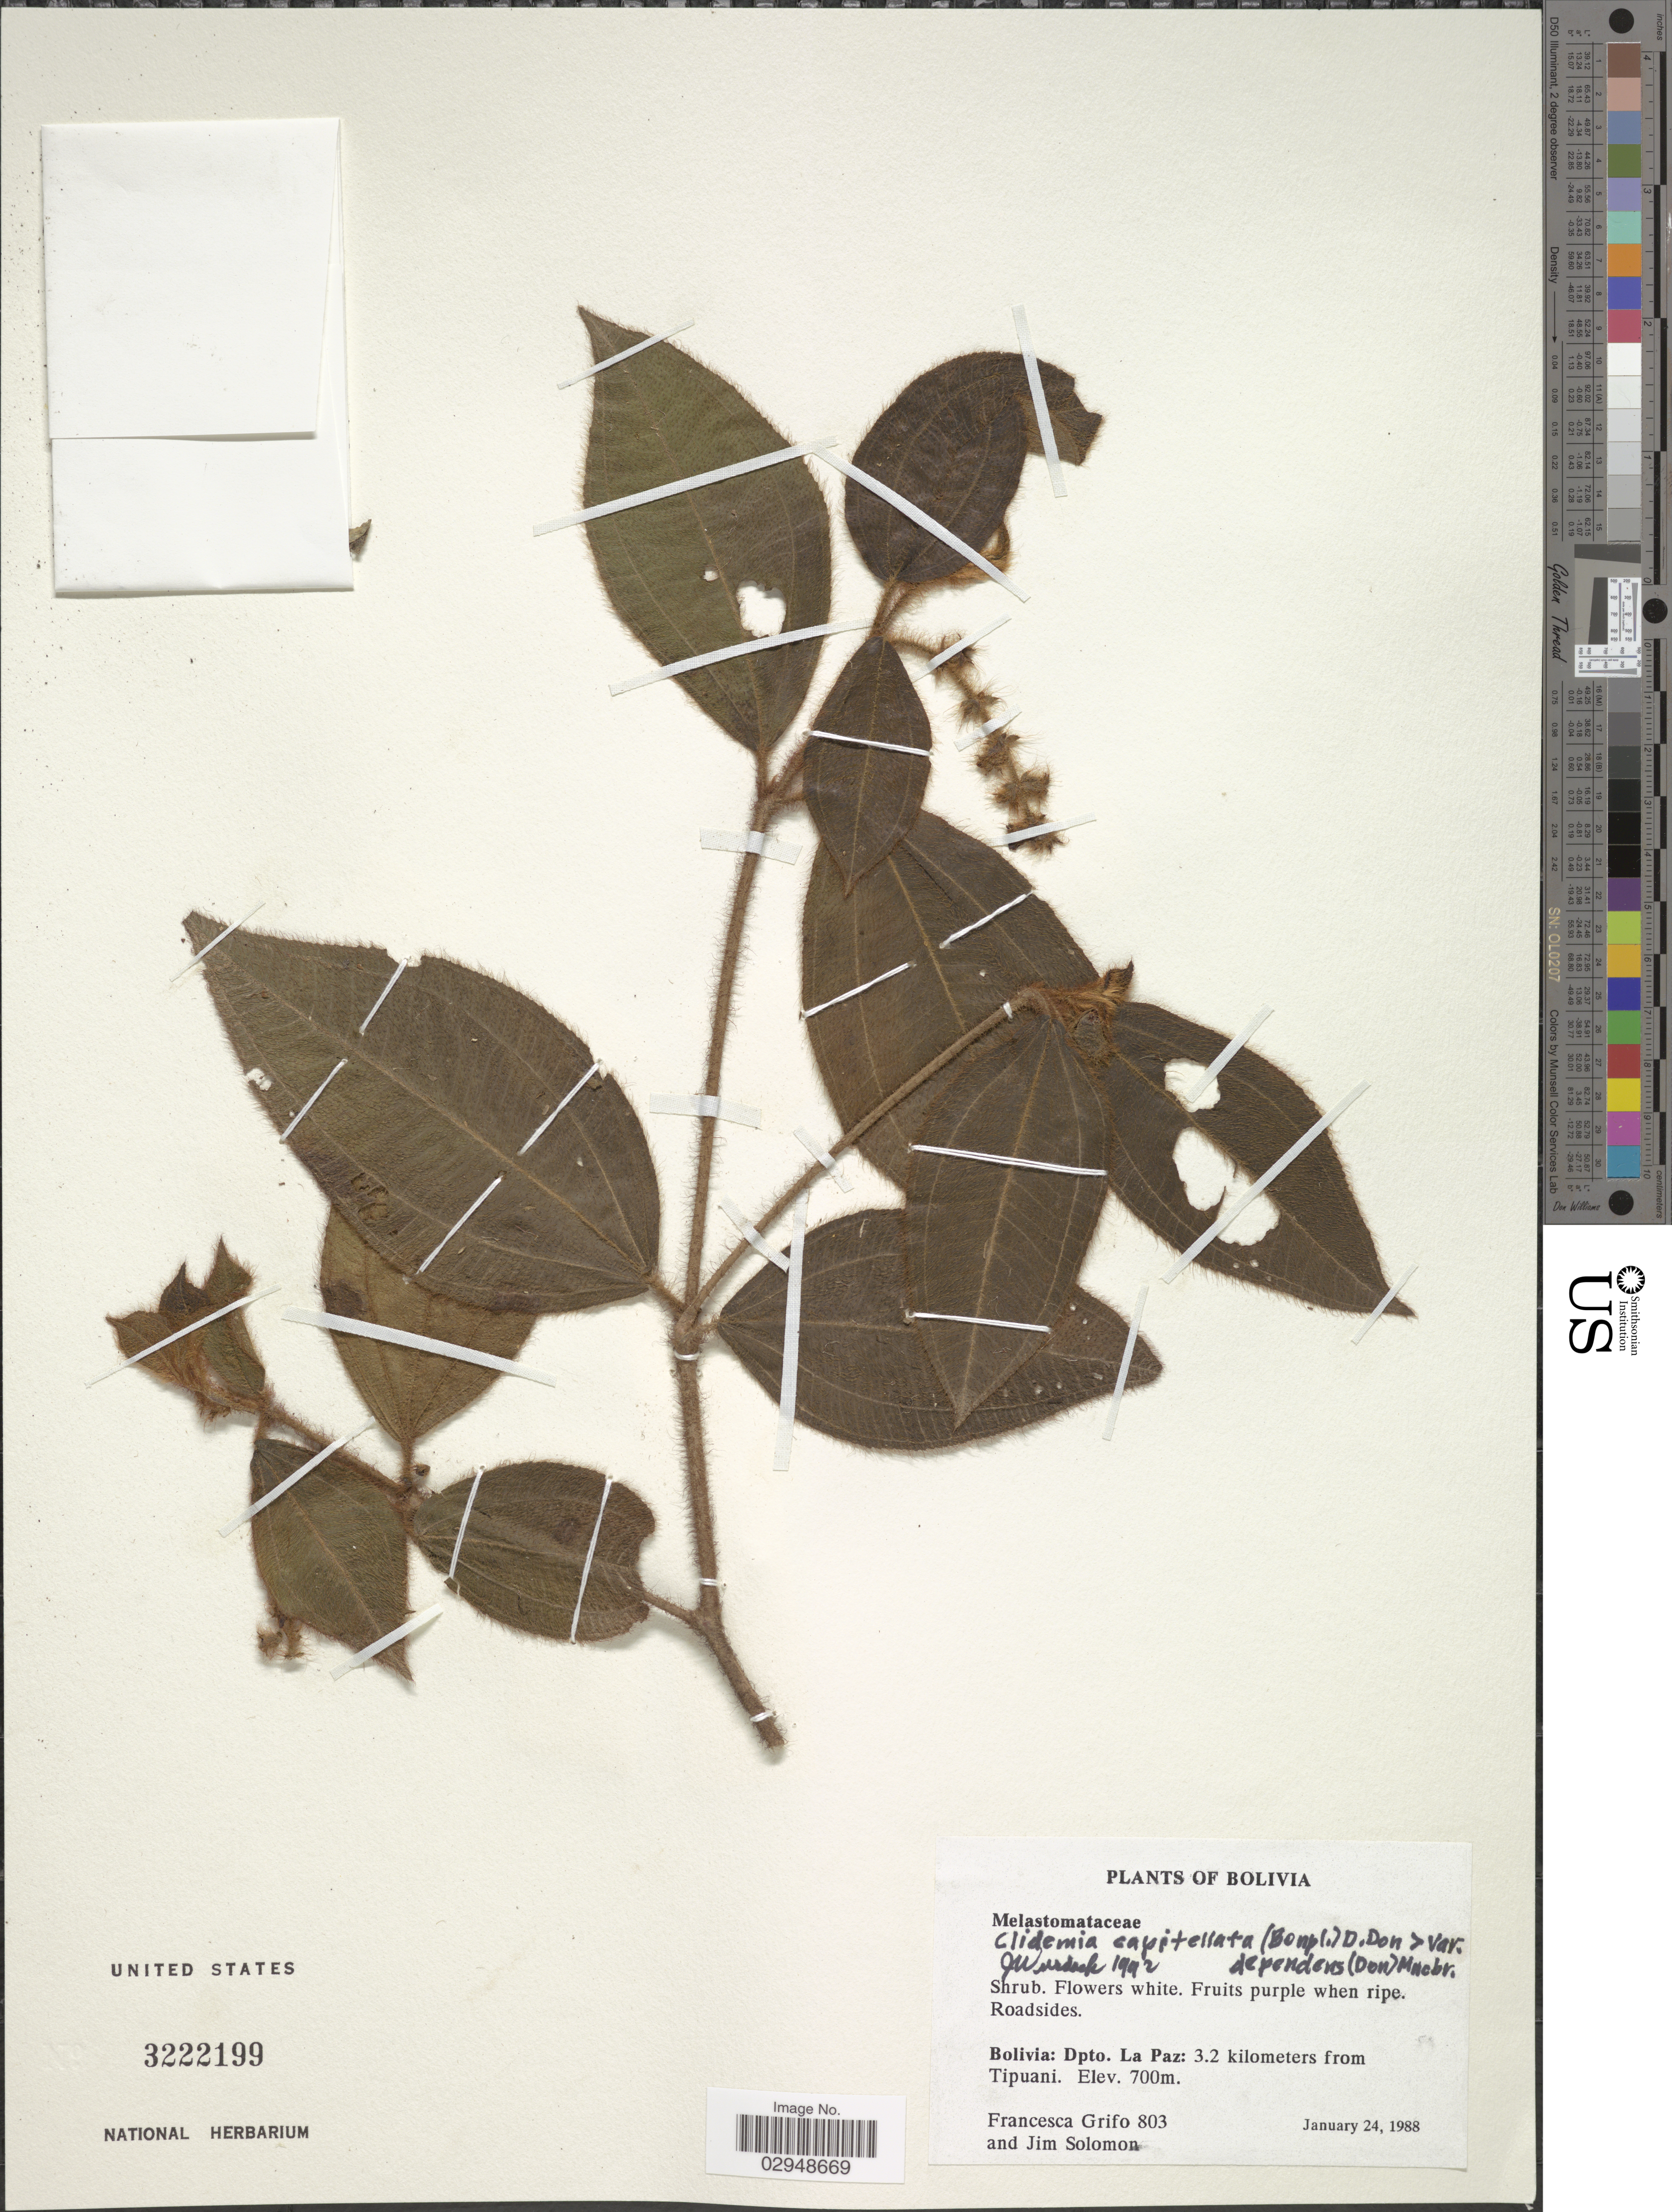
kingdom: Plantae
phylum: Tracheophyta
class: Magnoliopsida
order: Myrtales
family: Melastomataceae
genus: Clidemia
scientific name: Clidemia capitellata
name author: (Bonpl.) D. Don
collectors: F. Grifo & J. Solomon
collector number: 803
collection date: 1988-01-24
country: Bolivia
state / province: La Paz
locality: Dpto. La Paz: 3.2 kilometers from Tipuani.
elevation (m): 700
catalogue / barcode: US 3222199